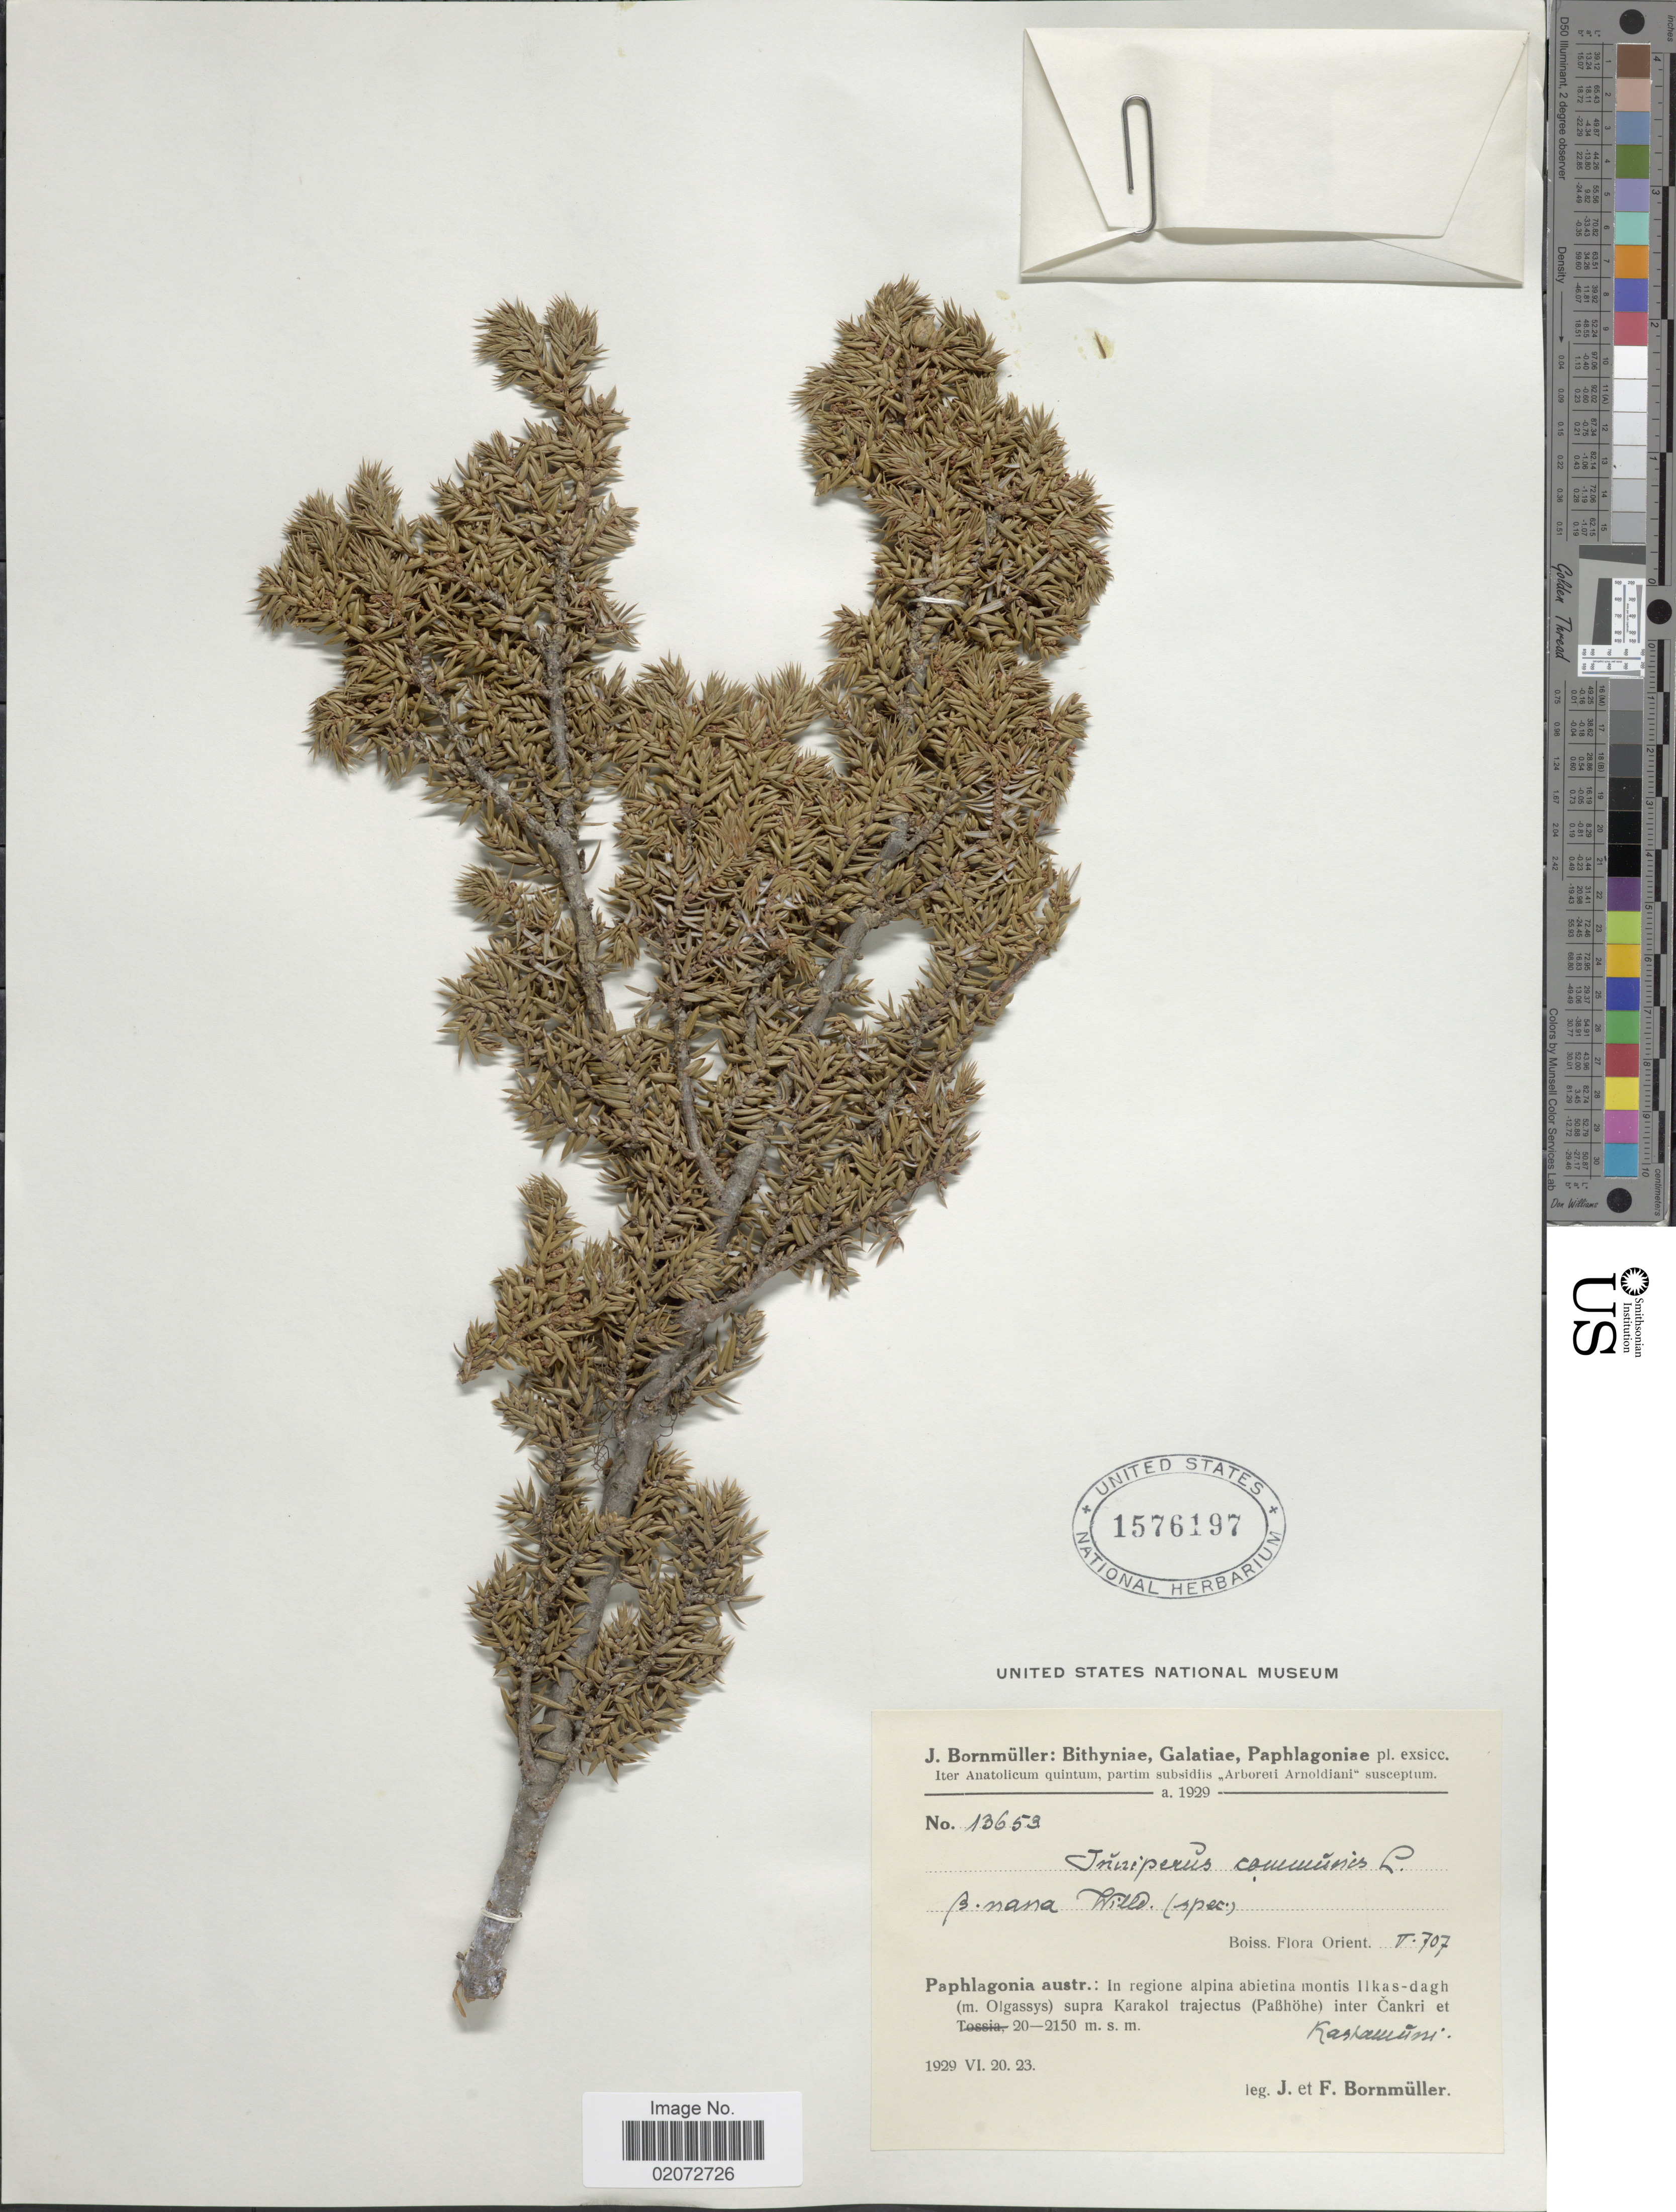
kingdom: Plantae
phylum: Tracheophyta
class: Pinopsida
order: Pinales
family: Cupressaceae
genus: Juniperus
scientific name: Juniperus communis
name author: L.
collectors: J. Bornmüller & F. Bornmüller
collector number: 13653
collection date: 1929-06-20/1929-06-23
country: Romania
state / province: Galati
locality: Bithyniae, Galatiae, Pahlagoniae, Pahlagonia austr.: In regione alpina abietina montis Ilkas-dagh (m. Olgassys) supra Karakol trajectus (Pabhone) inter Cankri et [Foreign script]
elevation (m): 2000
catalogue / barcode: US 1576197